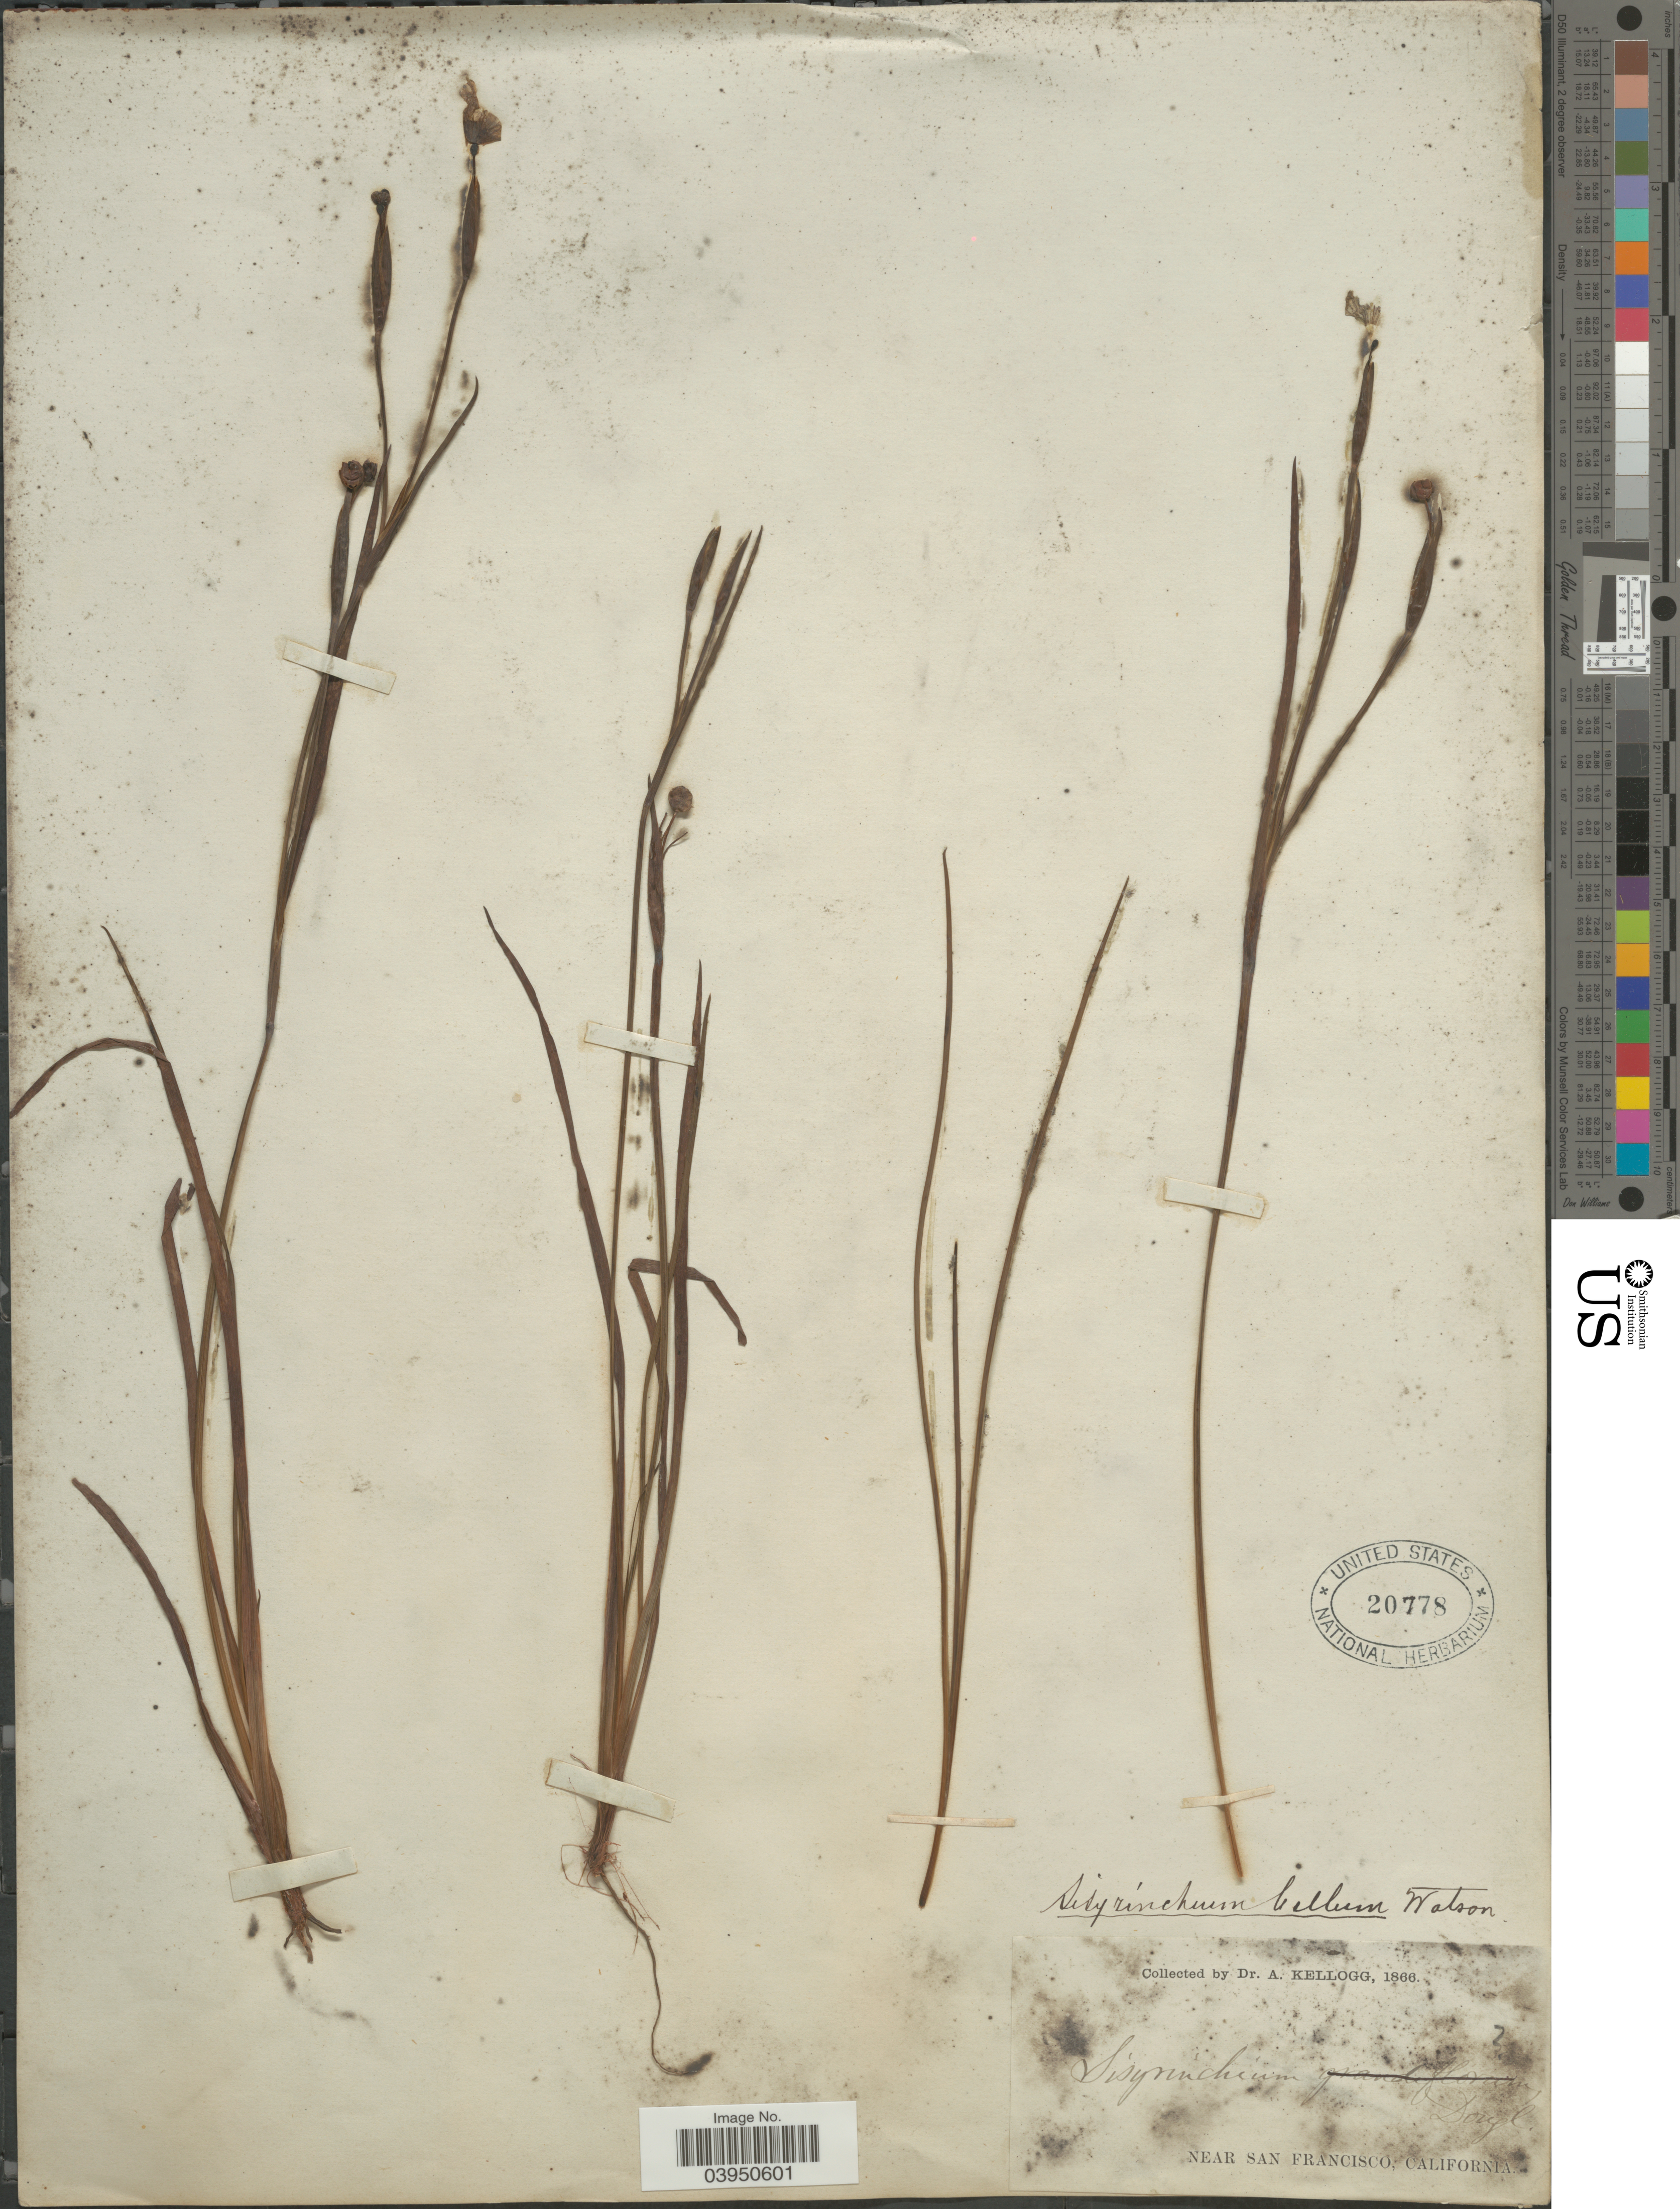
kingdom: Plantae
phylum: Tracheophyta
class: Liliopsida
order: Asparagales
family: Iridaceae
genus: Sisyrinchium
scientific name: Sisyrinchium bellum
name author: S. Watson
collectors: A. Kellogg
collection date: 1866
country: United States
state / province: California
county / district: San Francisco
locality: Near San Francisco.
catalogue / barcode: US 20778